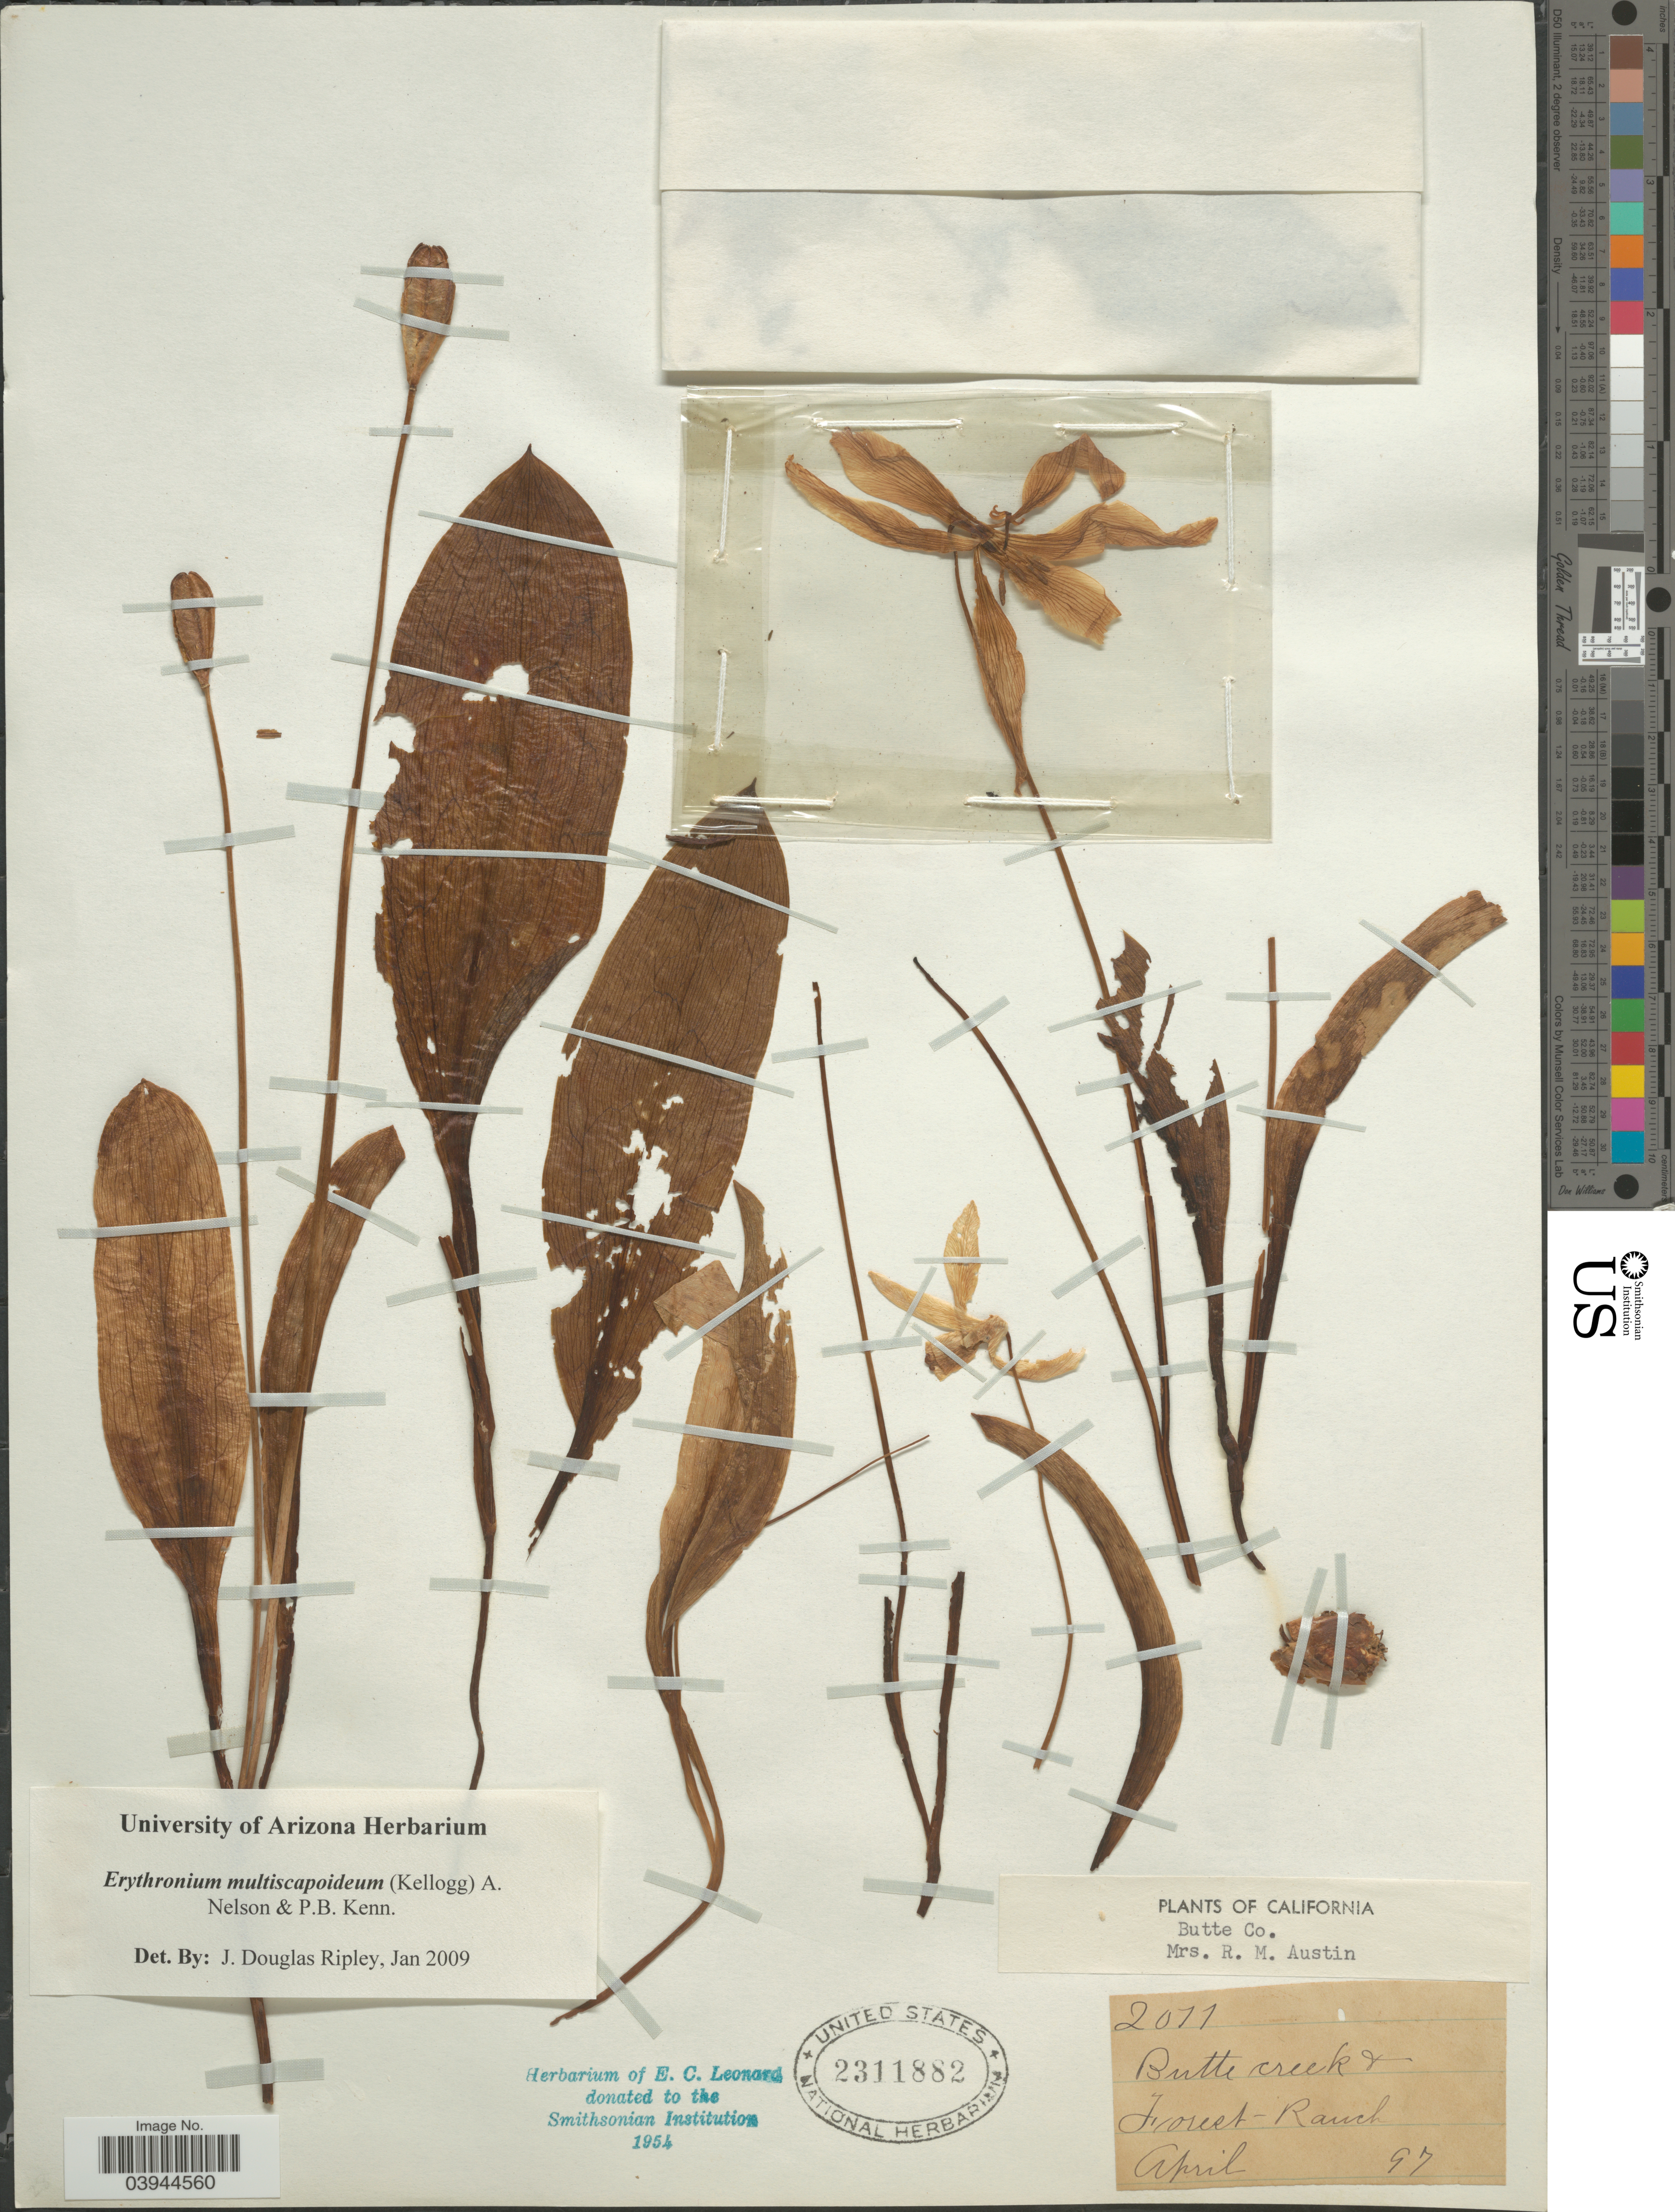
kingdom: Plantae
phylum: Tracheophyta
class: Liliopsida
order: Liliales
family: Liliaceae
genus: Erythronium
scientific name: Erythronium multiscapoideum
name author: (Kellogg) A. Nelson & P.B. Kenn.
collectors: R. Austin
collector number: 2011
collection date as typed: Transcribed d/m/y: /4/97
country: United States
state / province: California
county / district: Butte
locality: Butte Co. Butte creek & Forest-Ranch.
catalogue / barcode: US 2311882